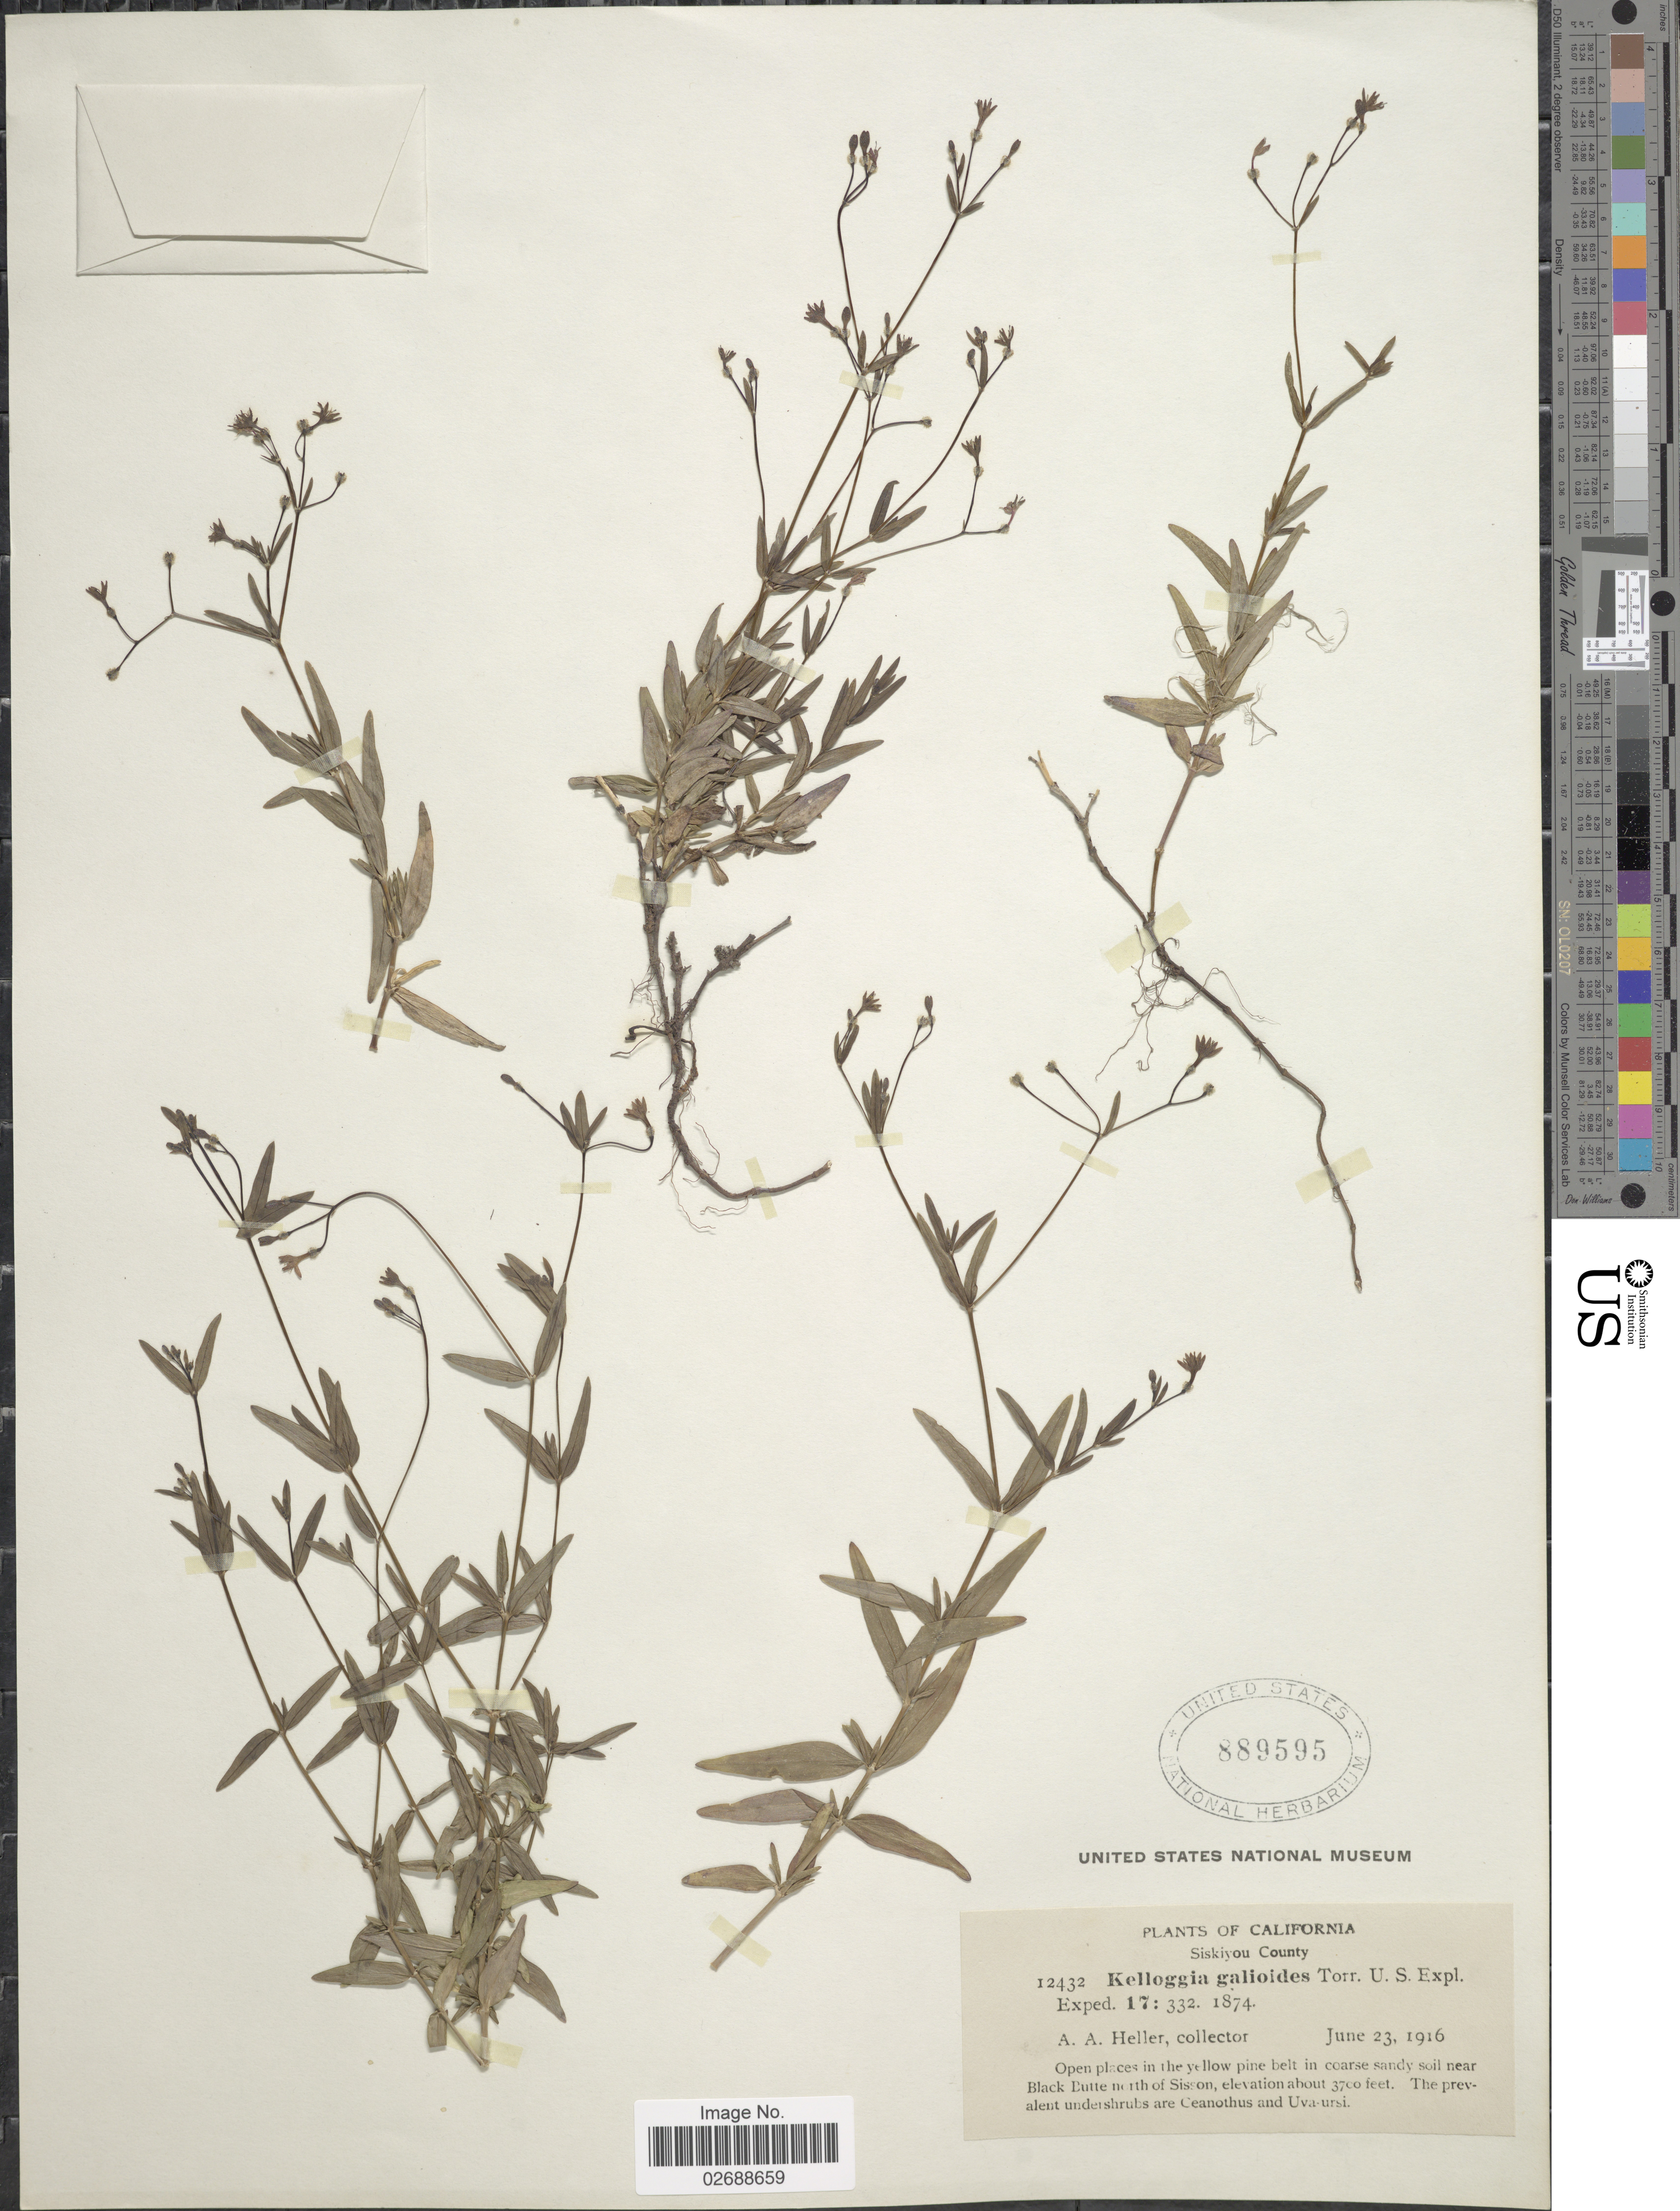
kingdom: Plantae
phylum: Tracheophyta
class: Magnoliopsida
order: Gentianales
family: Rubiaceae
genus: Kelloggia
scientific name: Kelloggia galioides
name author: Torr.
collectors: A. A. Heller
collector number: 12432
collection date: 1916-06-23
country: United States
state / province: California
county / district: Siskiyou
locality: Siskiyou County, near Black Butte North of Sisson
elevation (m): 1128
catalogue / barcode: US 889595